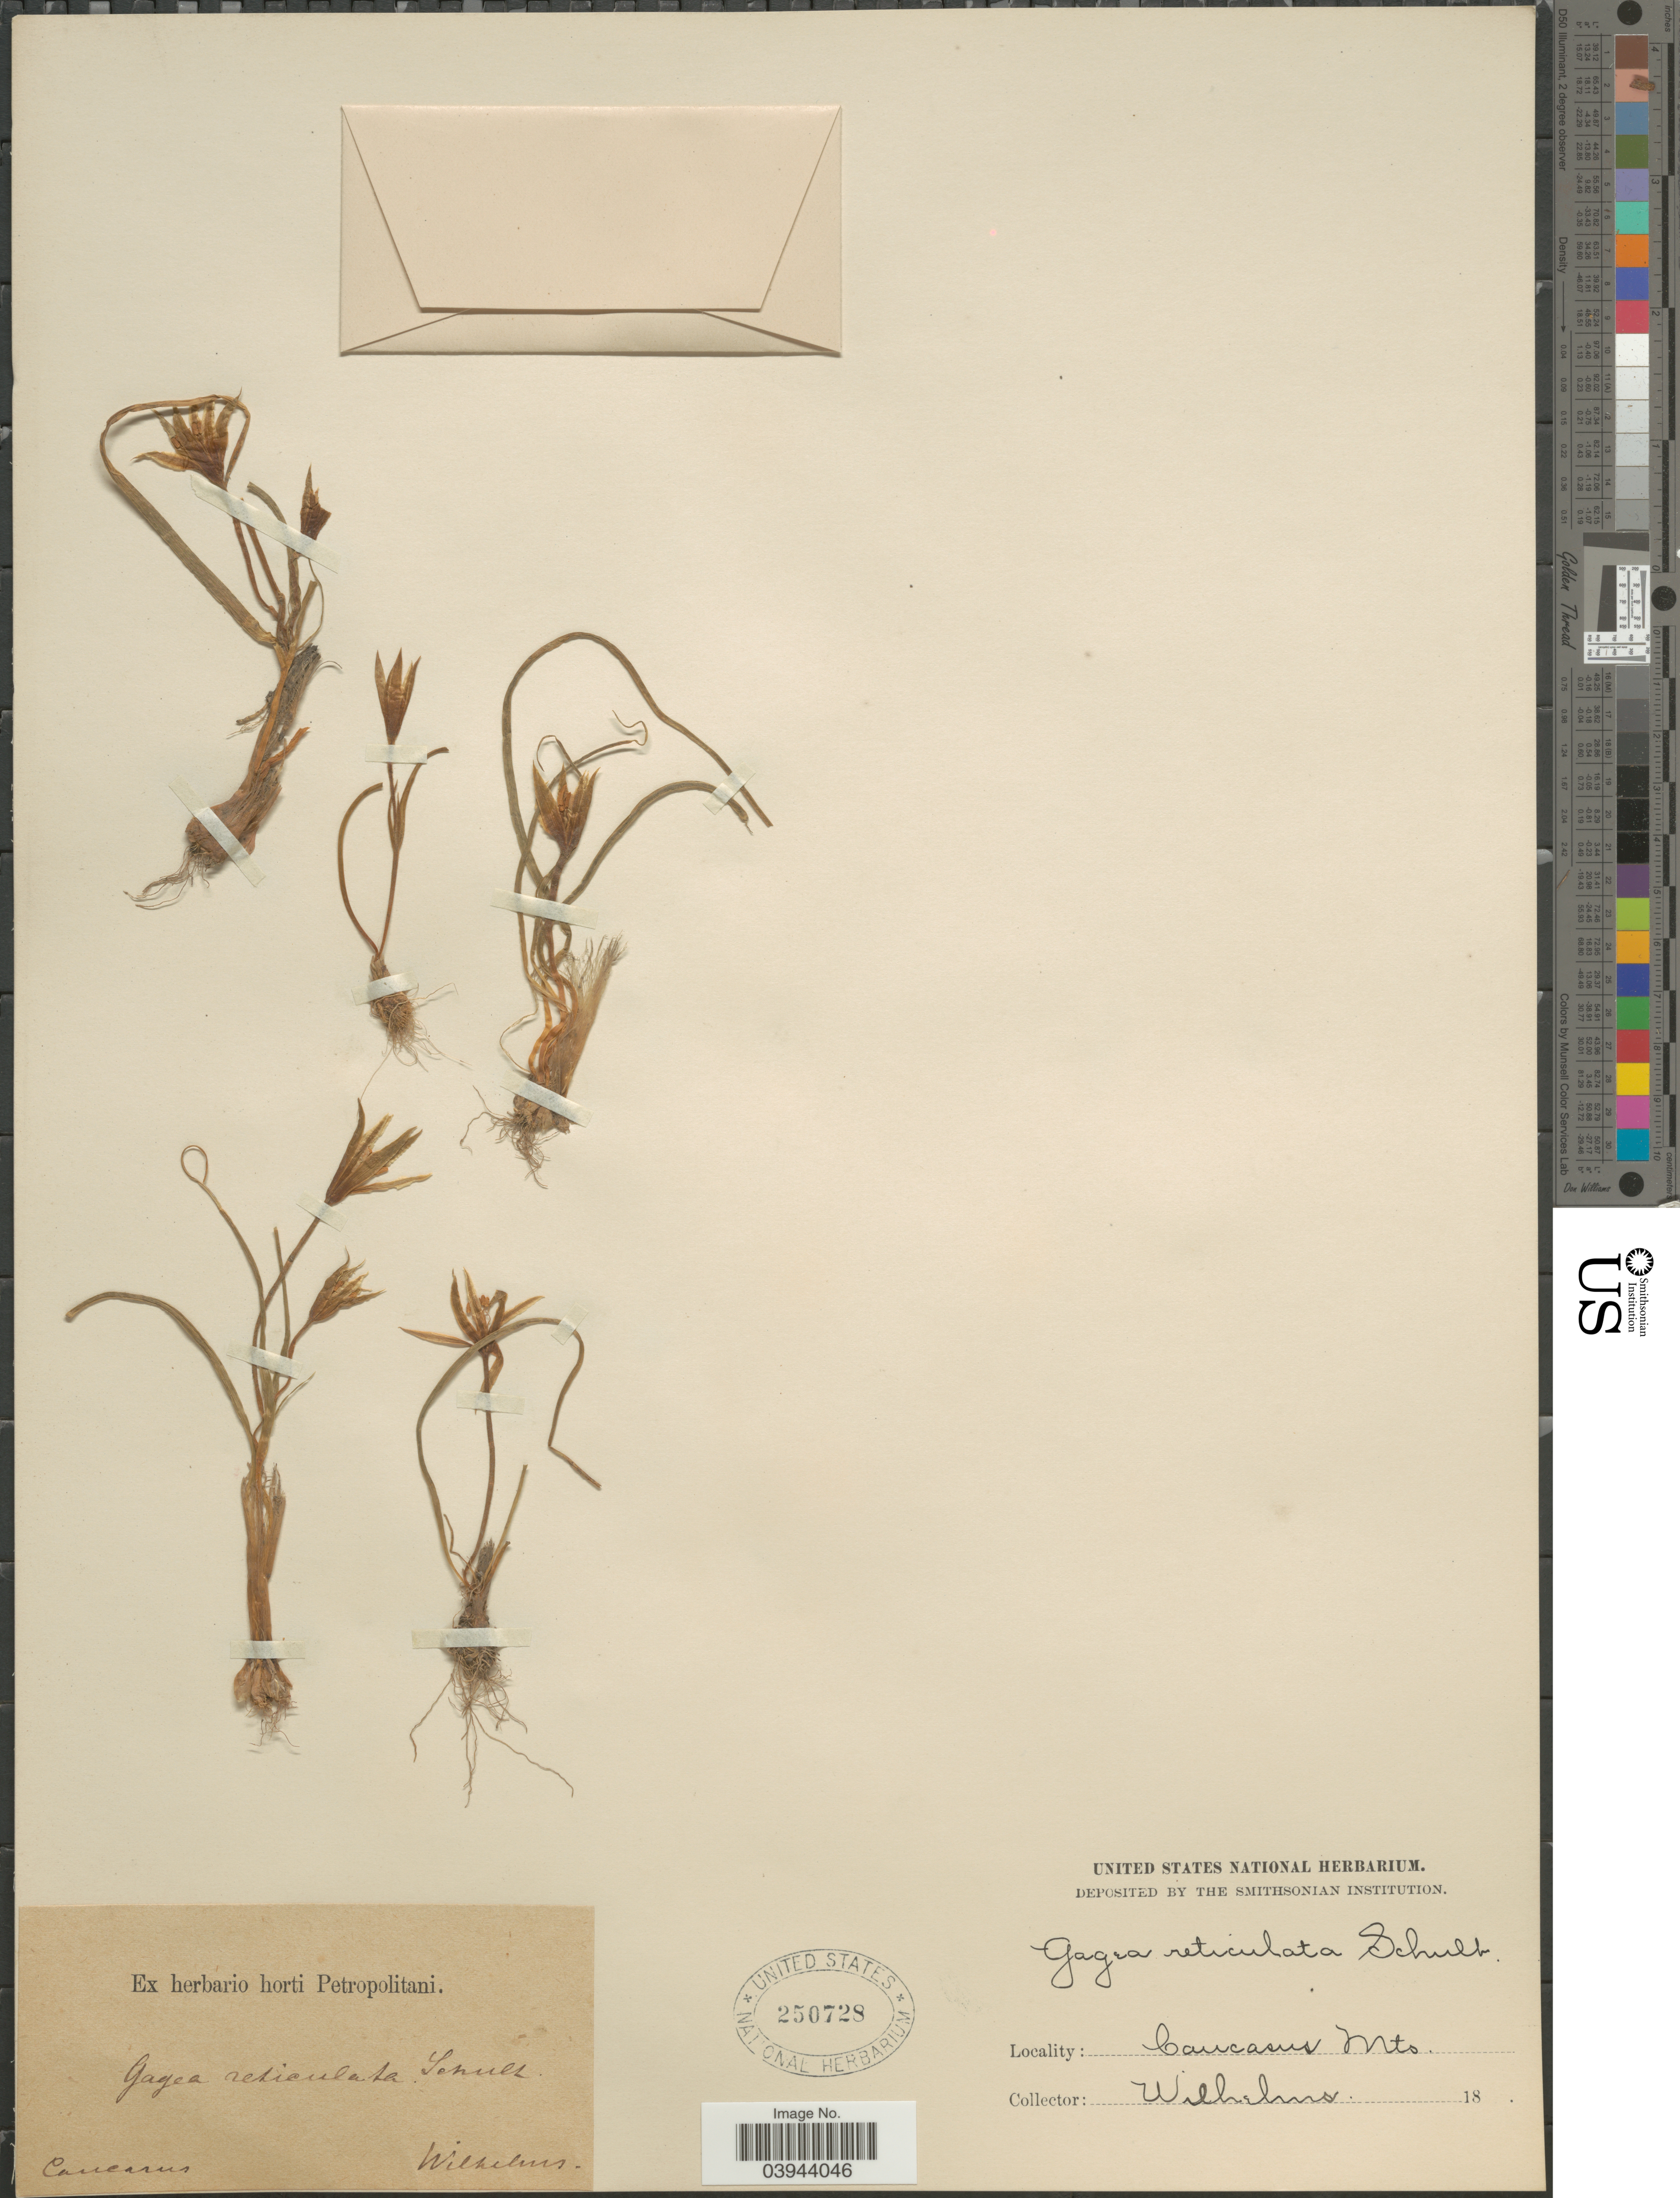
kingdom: Plantae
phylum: Tracheophyta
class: Liliopsida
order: Liliales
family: Liliaceae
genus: Gagea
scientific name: Gagea reticulata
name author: (Pall.) Schult. & Schult. f.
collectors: C. Wilhelms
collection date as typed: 18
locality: Caucasus. Caucasus Mts.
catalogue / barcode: US 250728